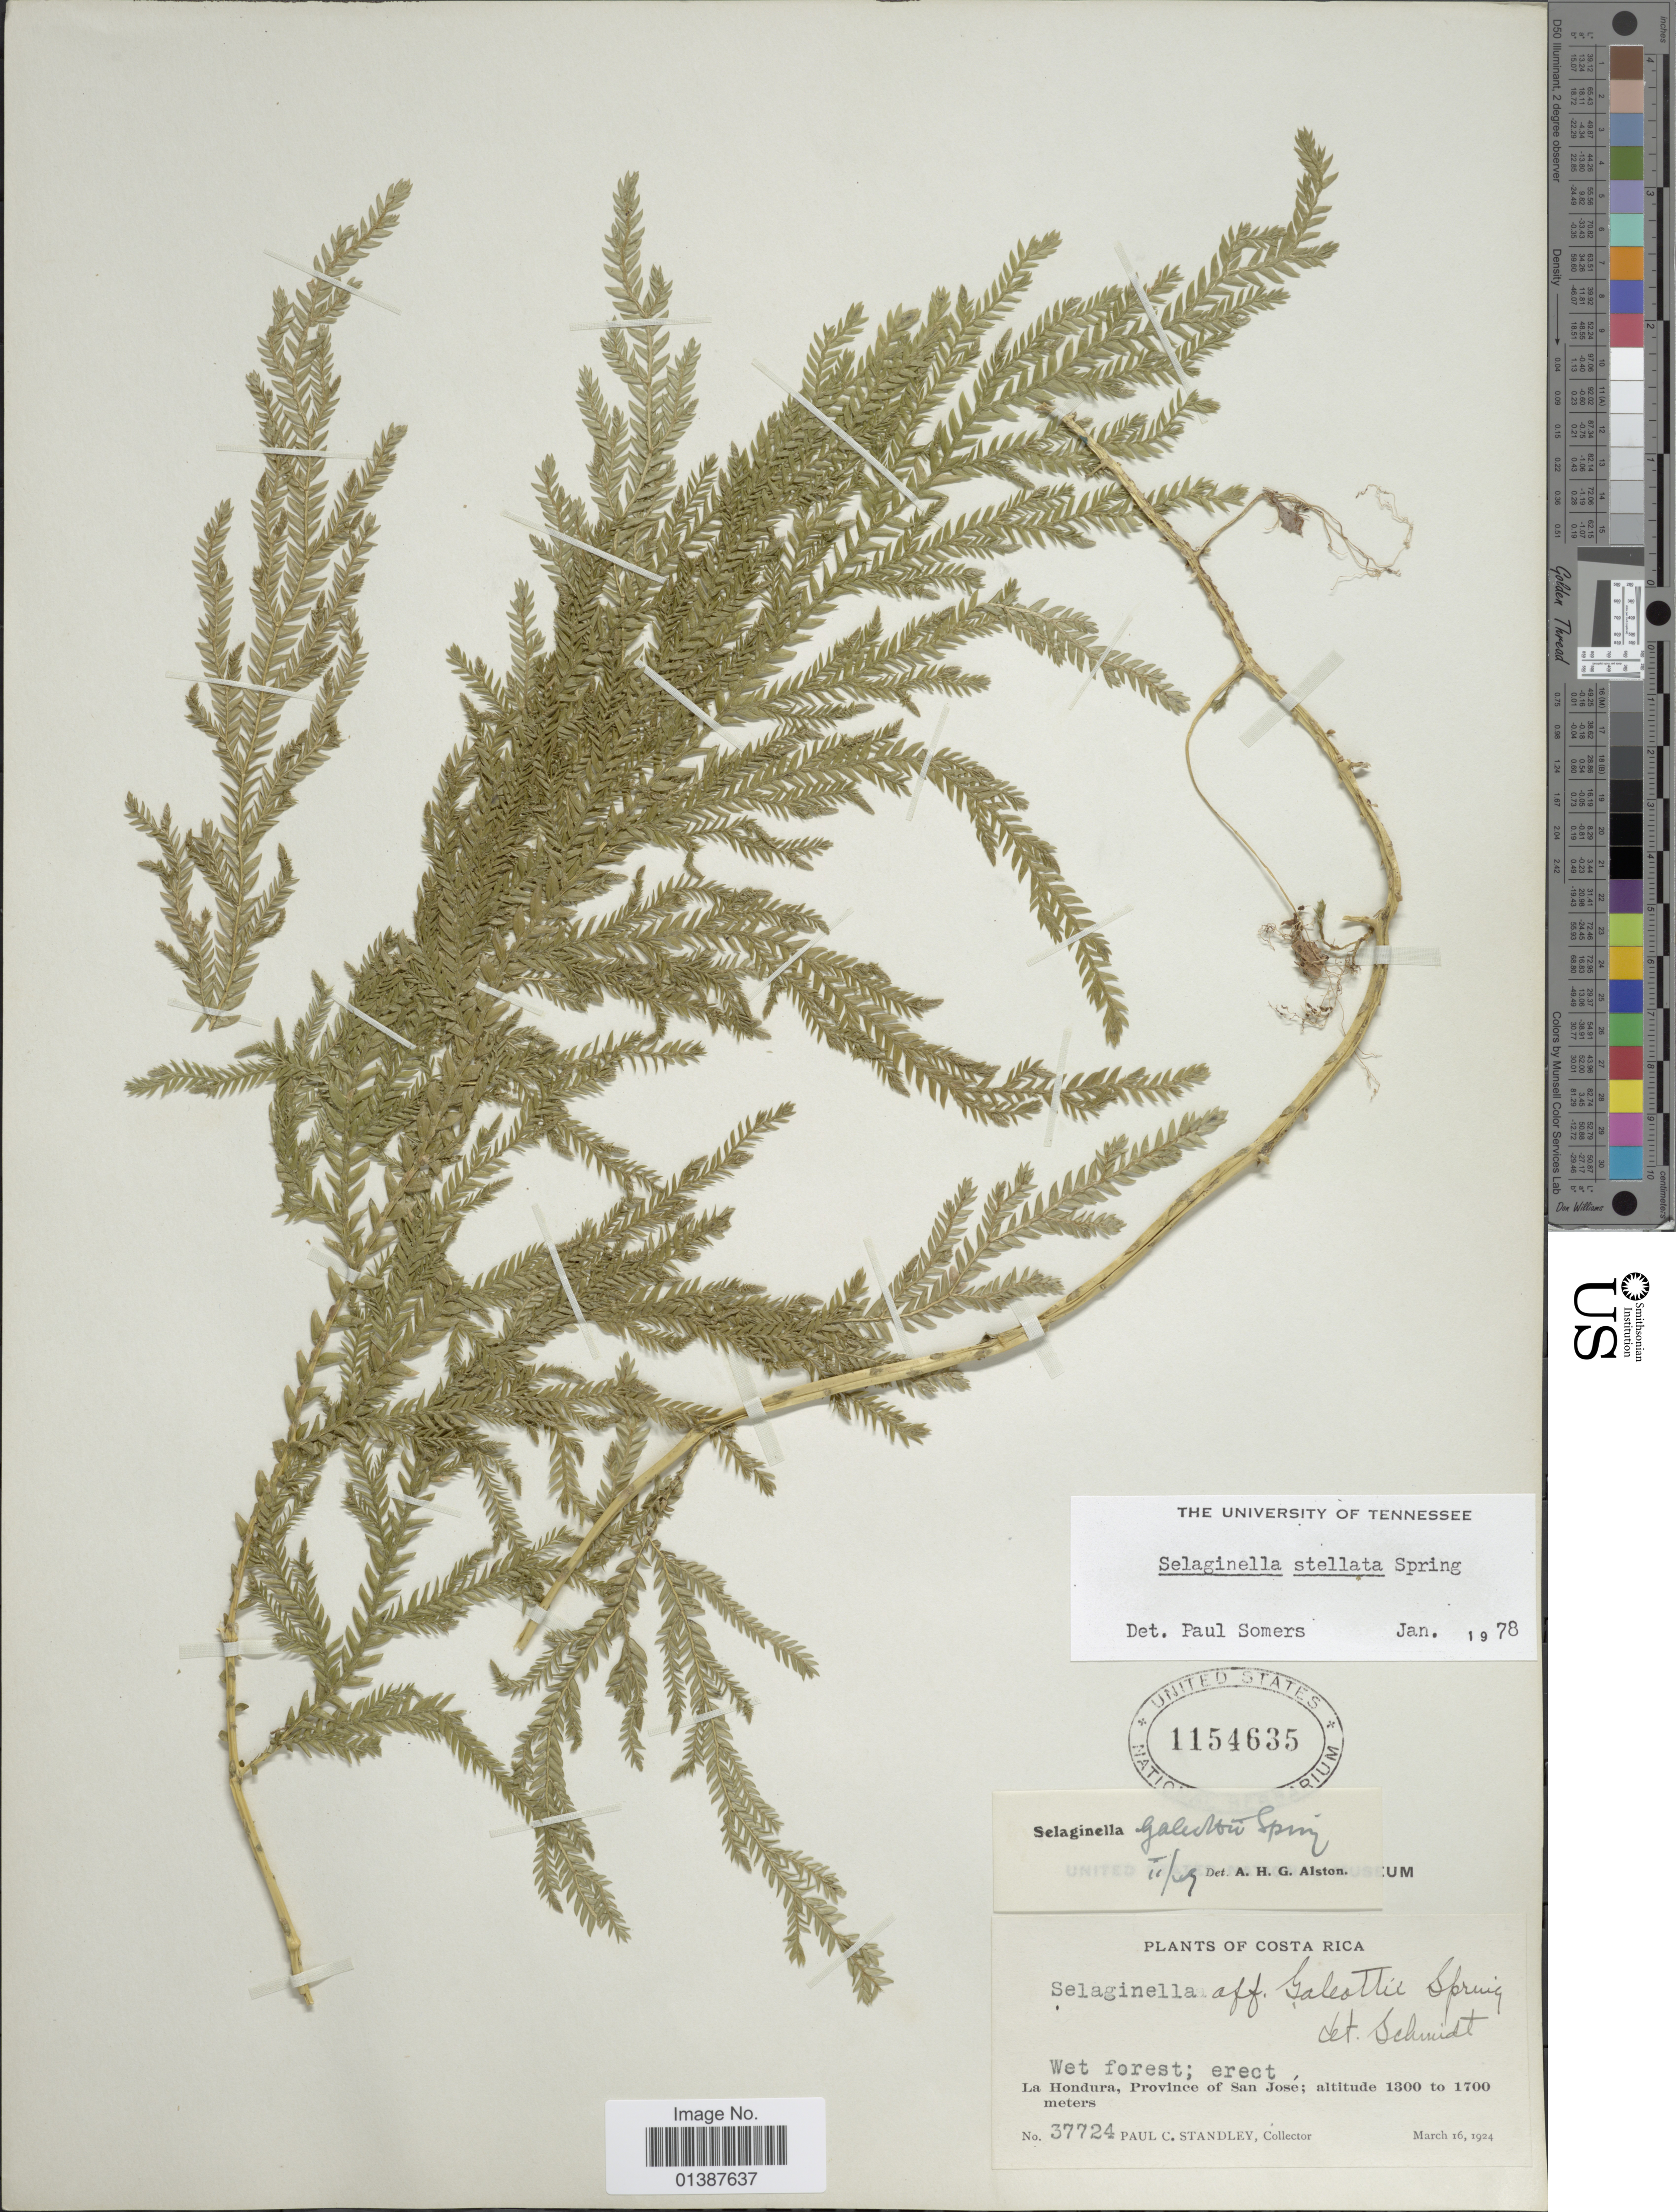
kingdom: Plantae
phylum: Tracheophyta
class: Lycopodiopsida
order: Selaginellales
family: Selaginellaceae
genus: Selaginella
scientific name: Selaginella galeottii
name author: Spring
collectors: P. C. Standley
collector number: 37724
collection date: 1924-03-16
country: Costa Rica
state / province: San José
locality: La Hondura, Prfovince of San José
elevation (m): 1300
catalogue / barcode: US 1154635